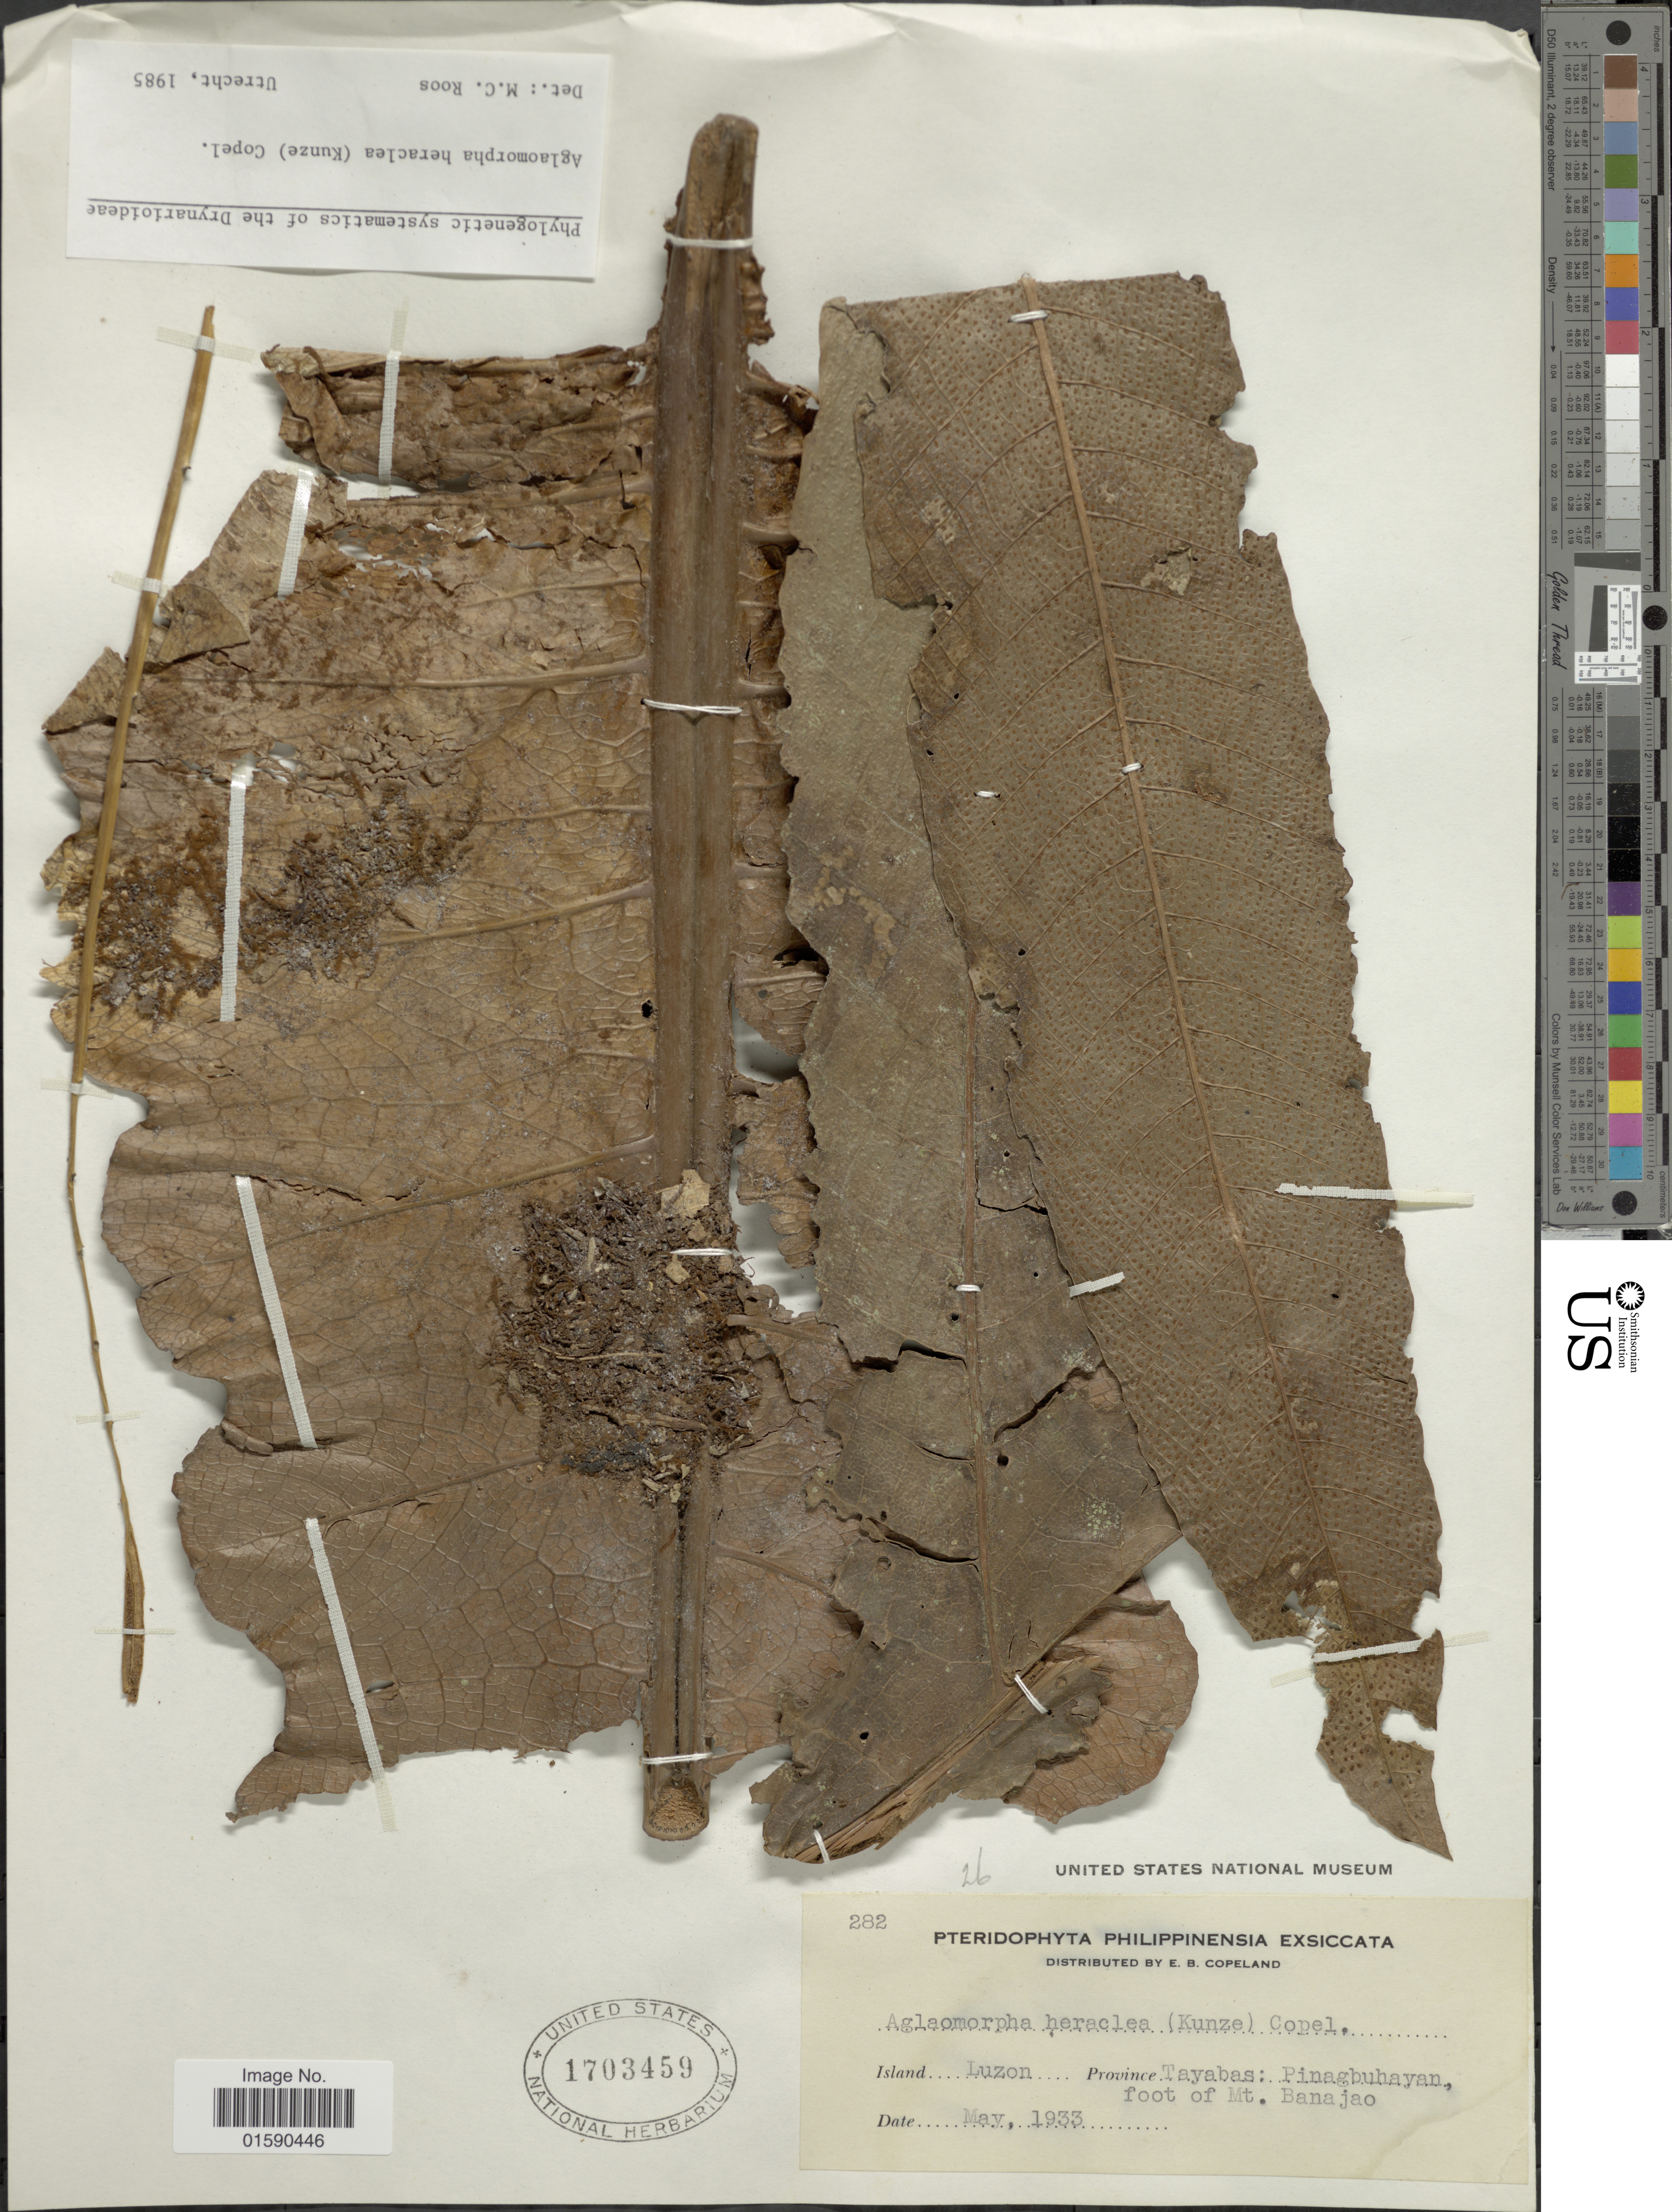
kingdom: Plantae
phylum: Tracheophyta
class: Polypodiopsida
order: Polypodiales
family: Polypodiaceae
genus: Aglaomorpha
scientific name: Aglaomorpha heraclea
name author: (Kunze) Copel.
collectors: E. B. Copeland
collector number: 282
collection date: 1933-05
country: Philippines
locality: Island Luzon: Province Tayabas: Pinabuhayan, foot of Mt. Banajao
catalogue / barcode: US 1703459